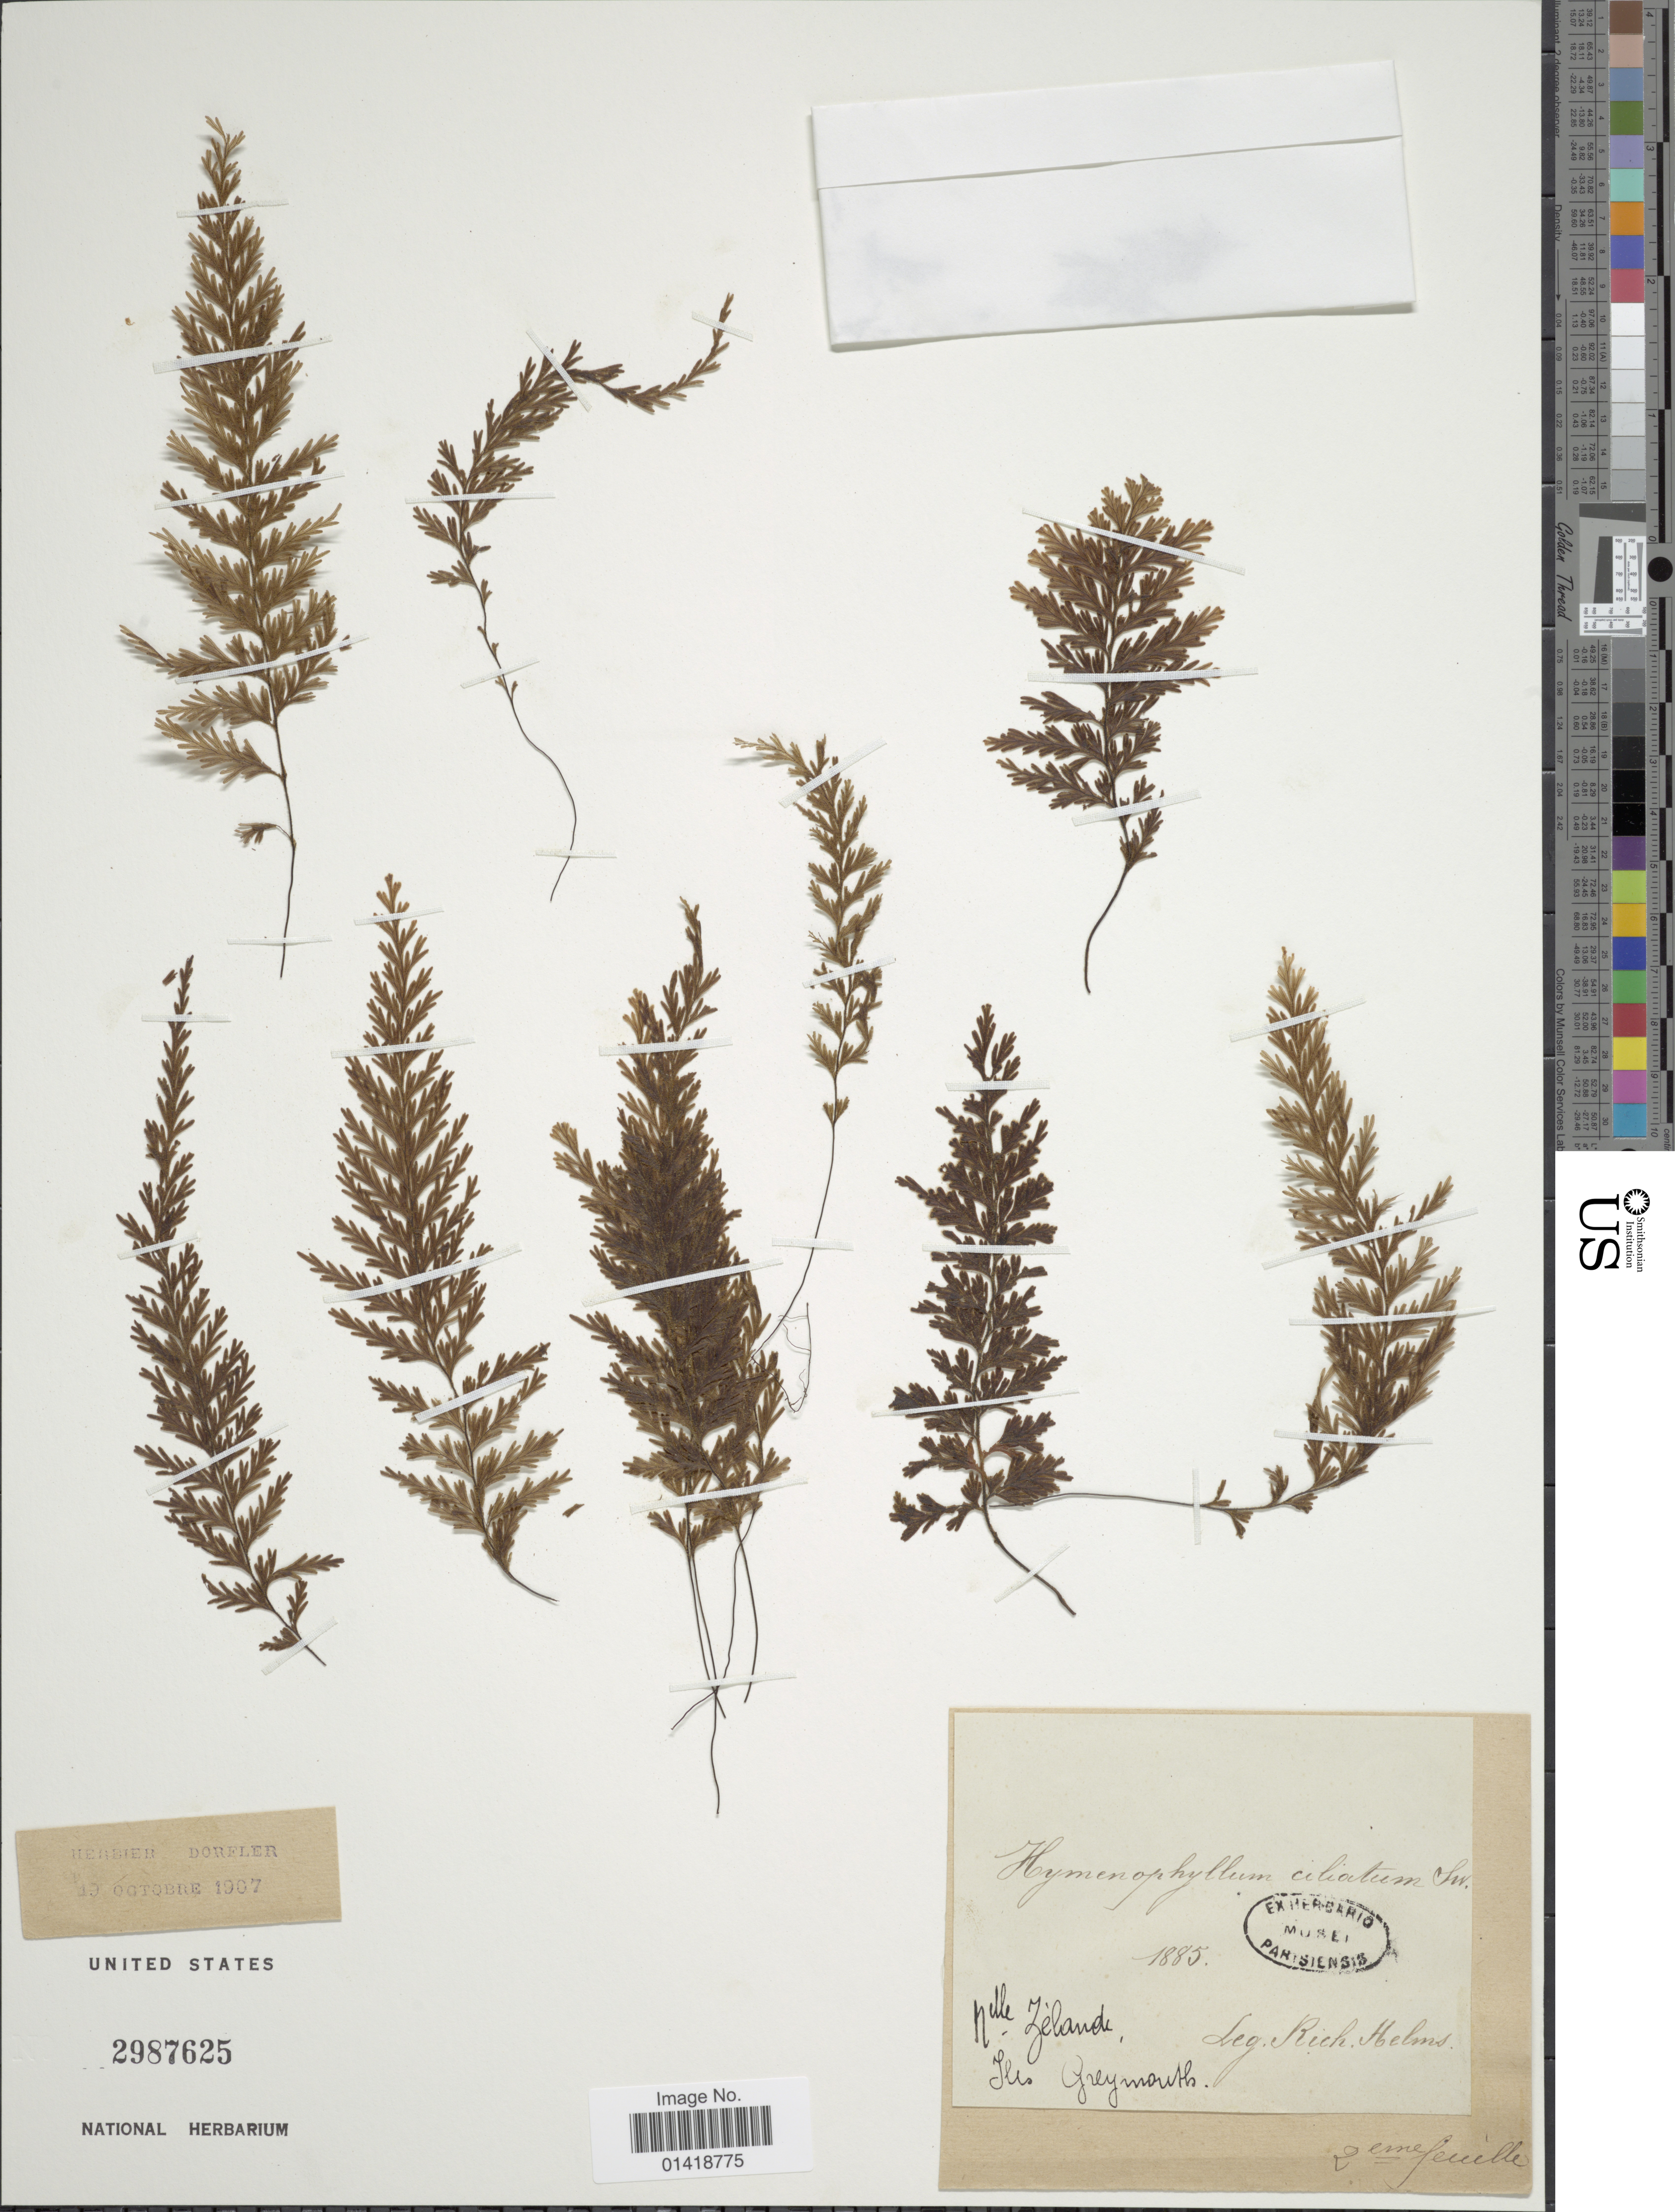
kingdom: Plantae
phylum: Tracheophyta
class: Polypodiopsida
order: Hymenophyllales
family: Hymenophyllaceae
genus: Hymenophyllum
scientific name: Hymenophyllum ciliatum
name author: Sw.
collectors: R. Helms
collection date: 1885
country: New Zealand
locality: Iles Greymouth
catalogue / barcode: US 2987625